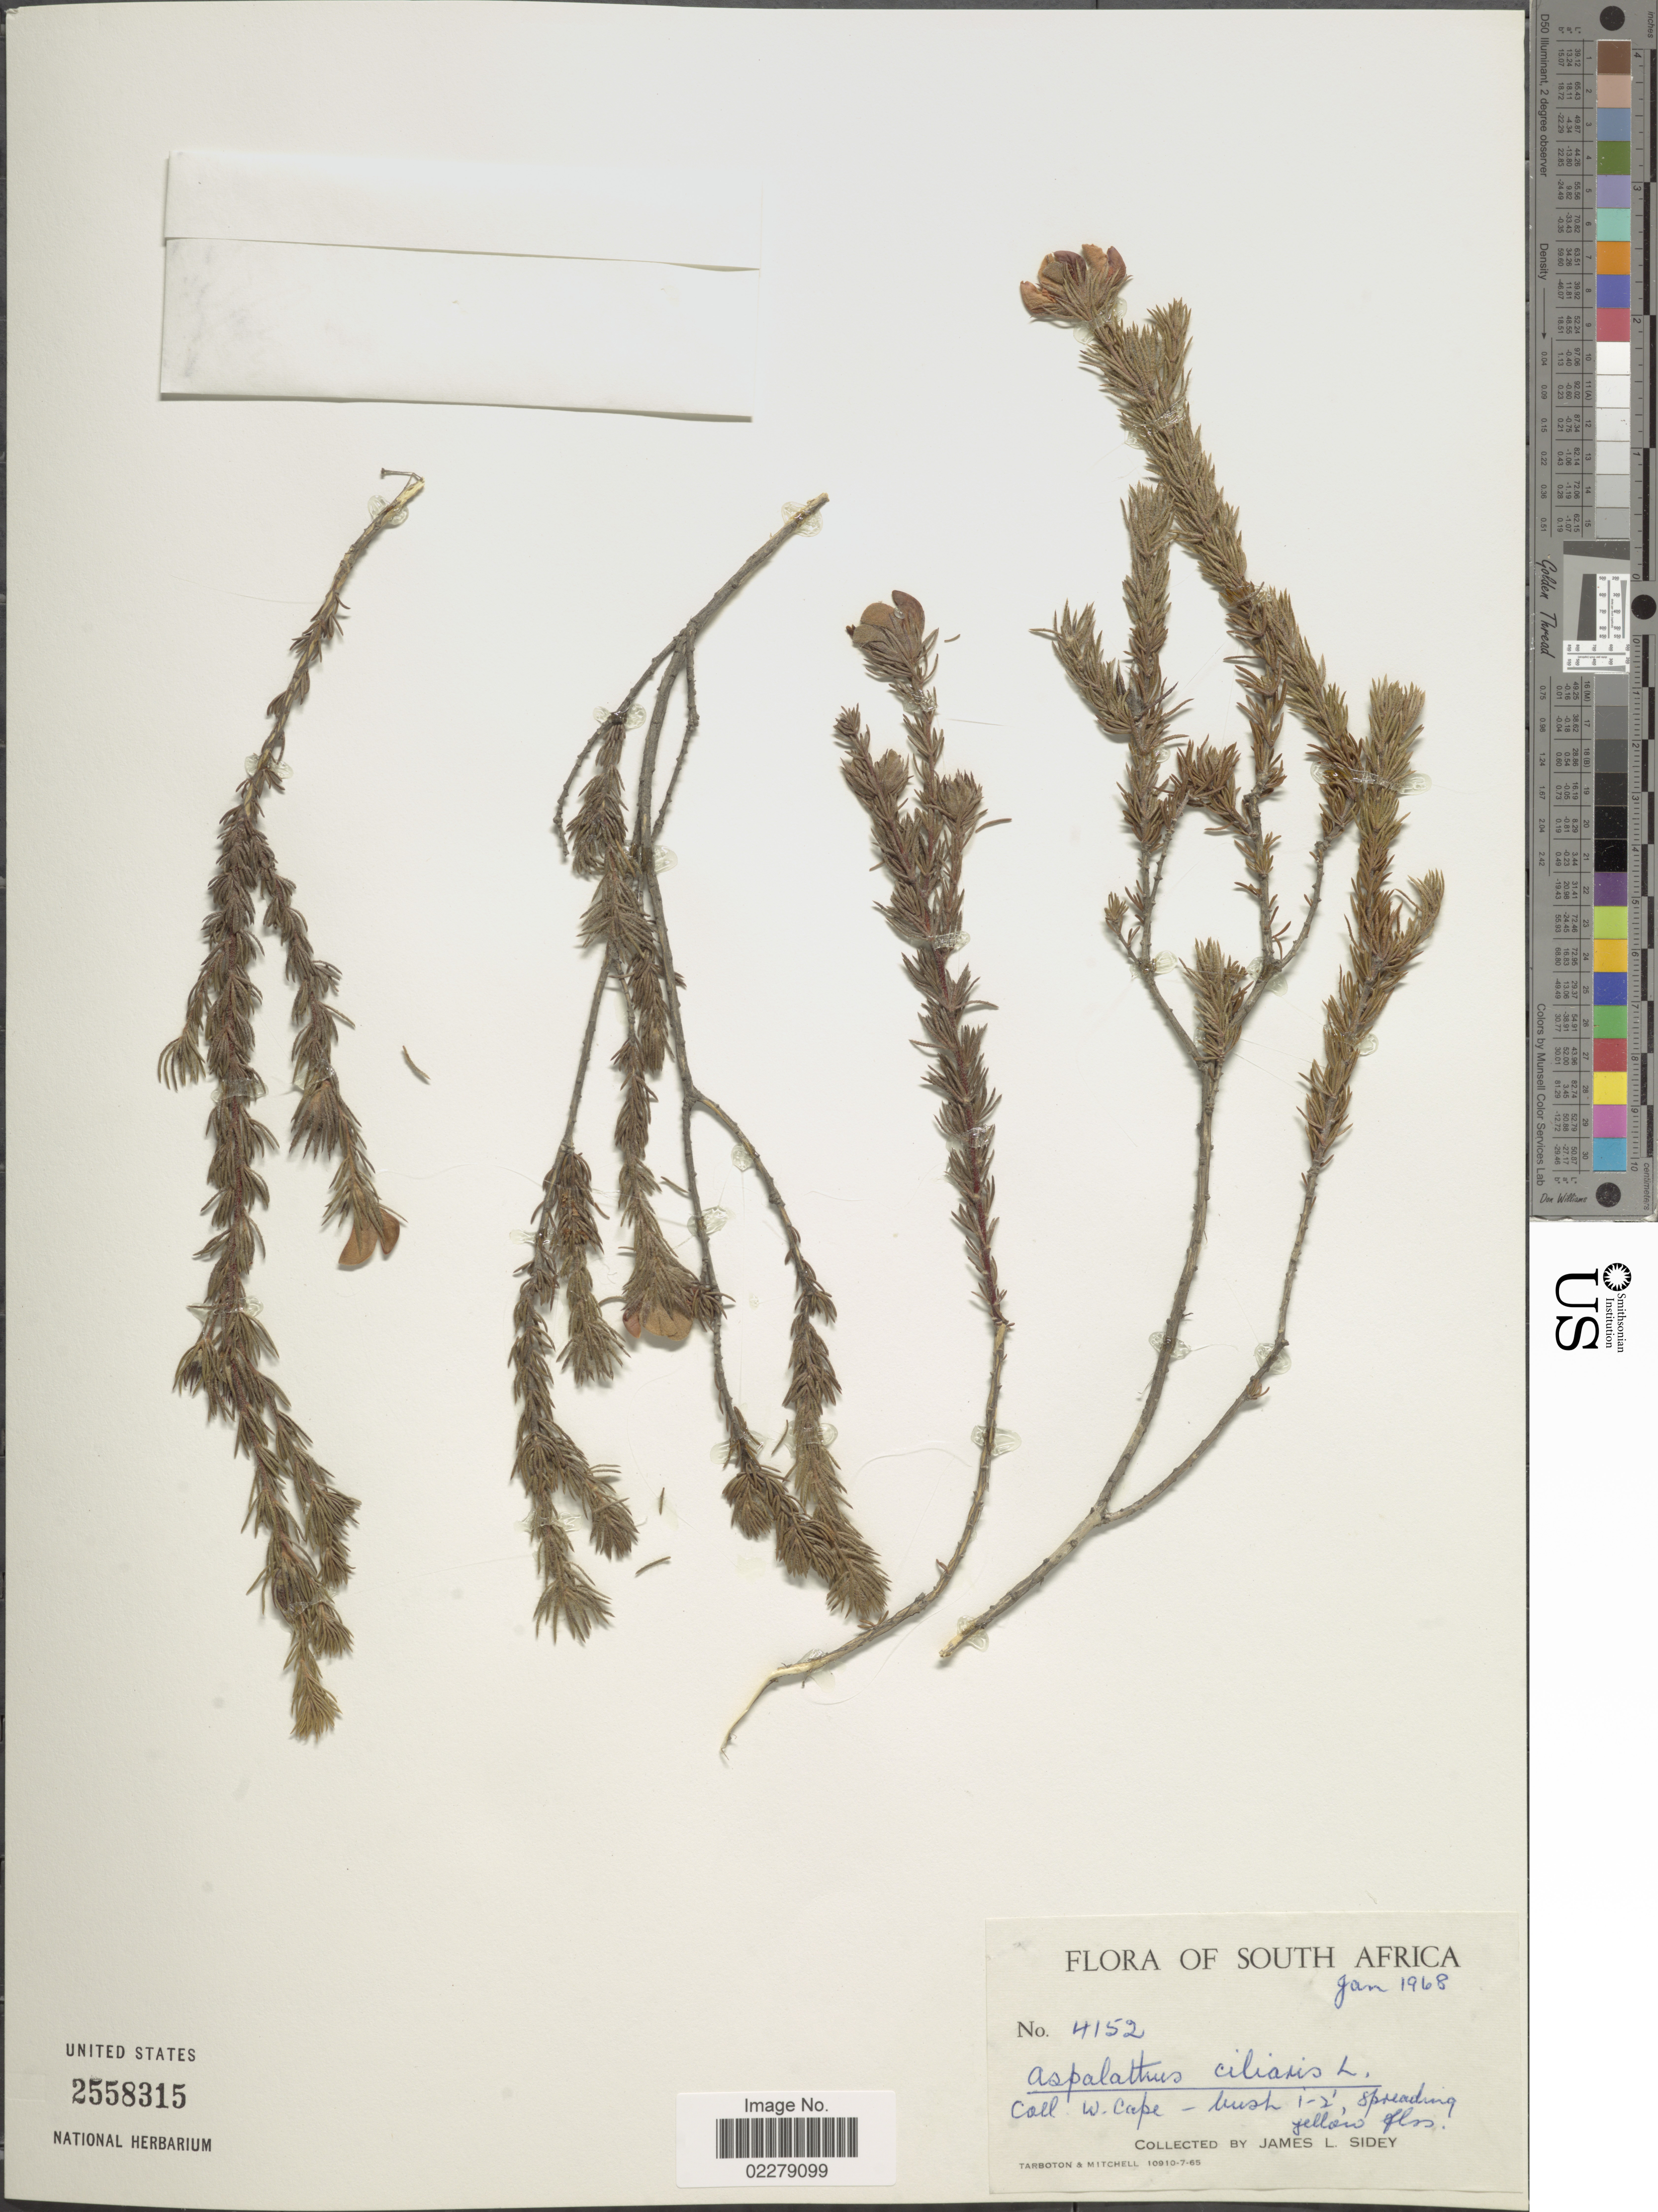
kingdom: Plantae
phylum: Tracheophyta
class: Magnoliopsida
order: Fabales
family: Fabaceae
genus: Aspalathus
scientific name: Aspalathus ciliaris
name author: L.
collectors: J. L. Sidey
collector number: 4152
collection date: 1968-01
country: South Africa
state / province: Western Cape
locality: South Africa, W. Cape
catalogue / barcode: US 2558315